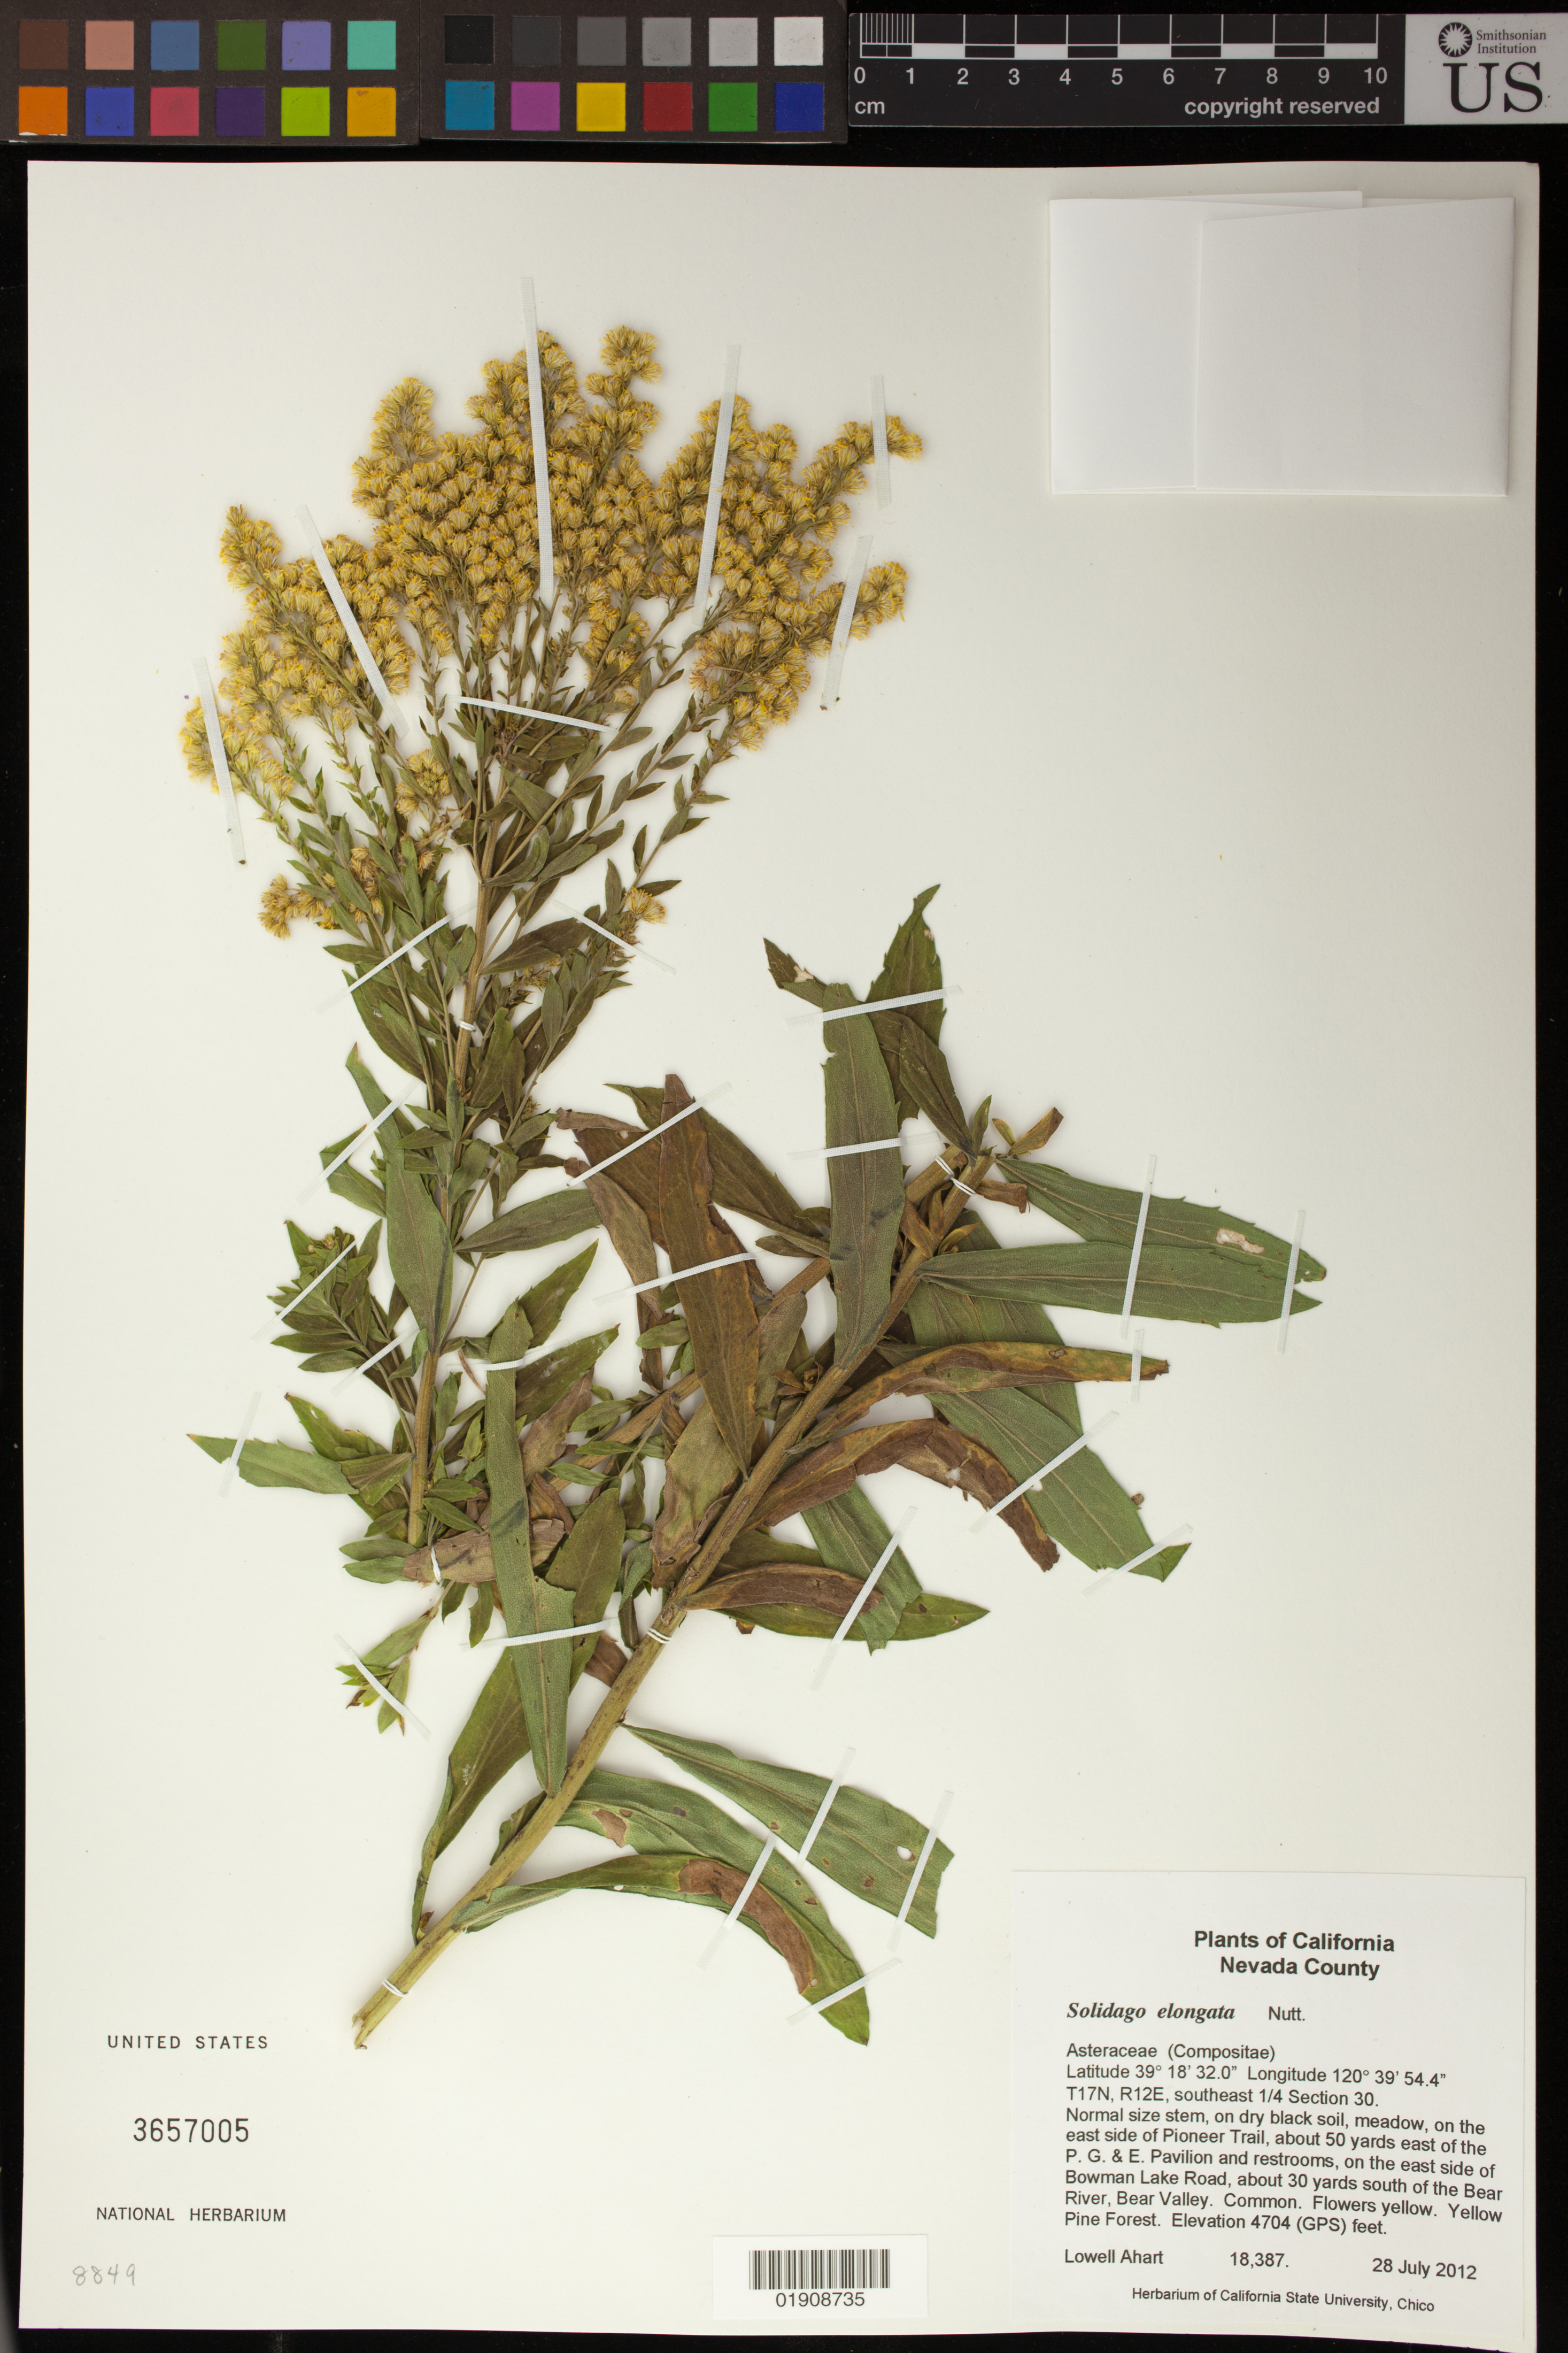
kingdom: Plantae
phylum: Tracheophyta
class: Magnoliopsida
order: Asterales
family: Asteraceae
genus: Solidago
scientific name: Solidago elongata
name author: Nutt.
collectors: L. Ahart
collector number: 18387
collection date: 2012-07-28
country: United States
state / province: California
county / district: San Bernardino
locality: T17N, R12E, southeast 1/4 Section 30. On the east side of Pioneer Trail, about 50 yards east of the P.G. and E. Pavilion and restrooms, on the east side of Bowman Lake Road., about 30 yards south of the Bear River, Bear Valley.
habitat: On dry black soil, meadow, on the E side of Pioneer Trail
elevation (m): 1434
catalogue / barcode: US 3657005